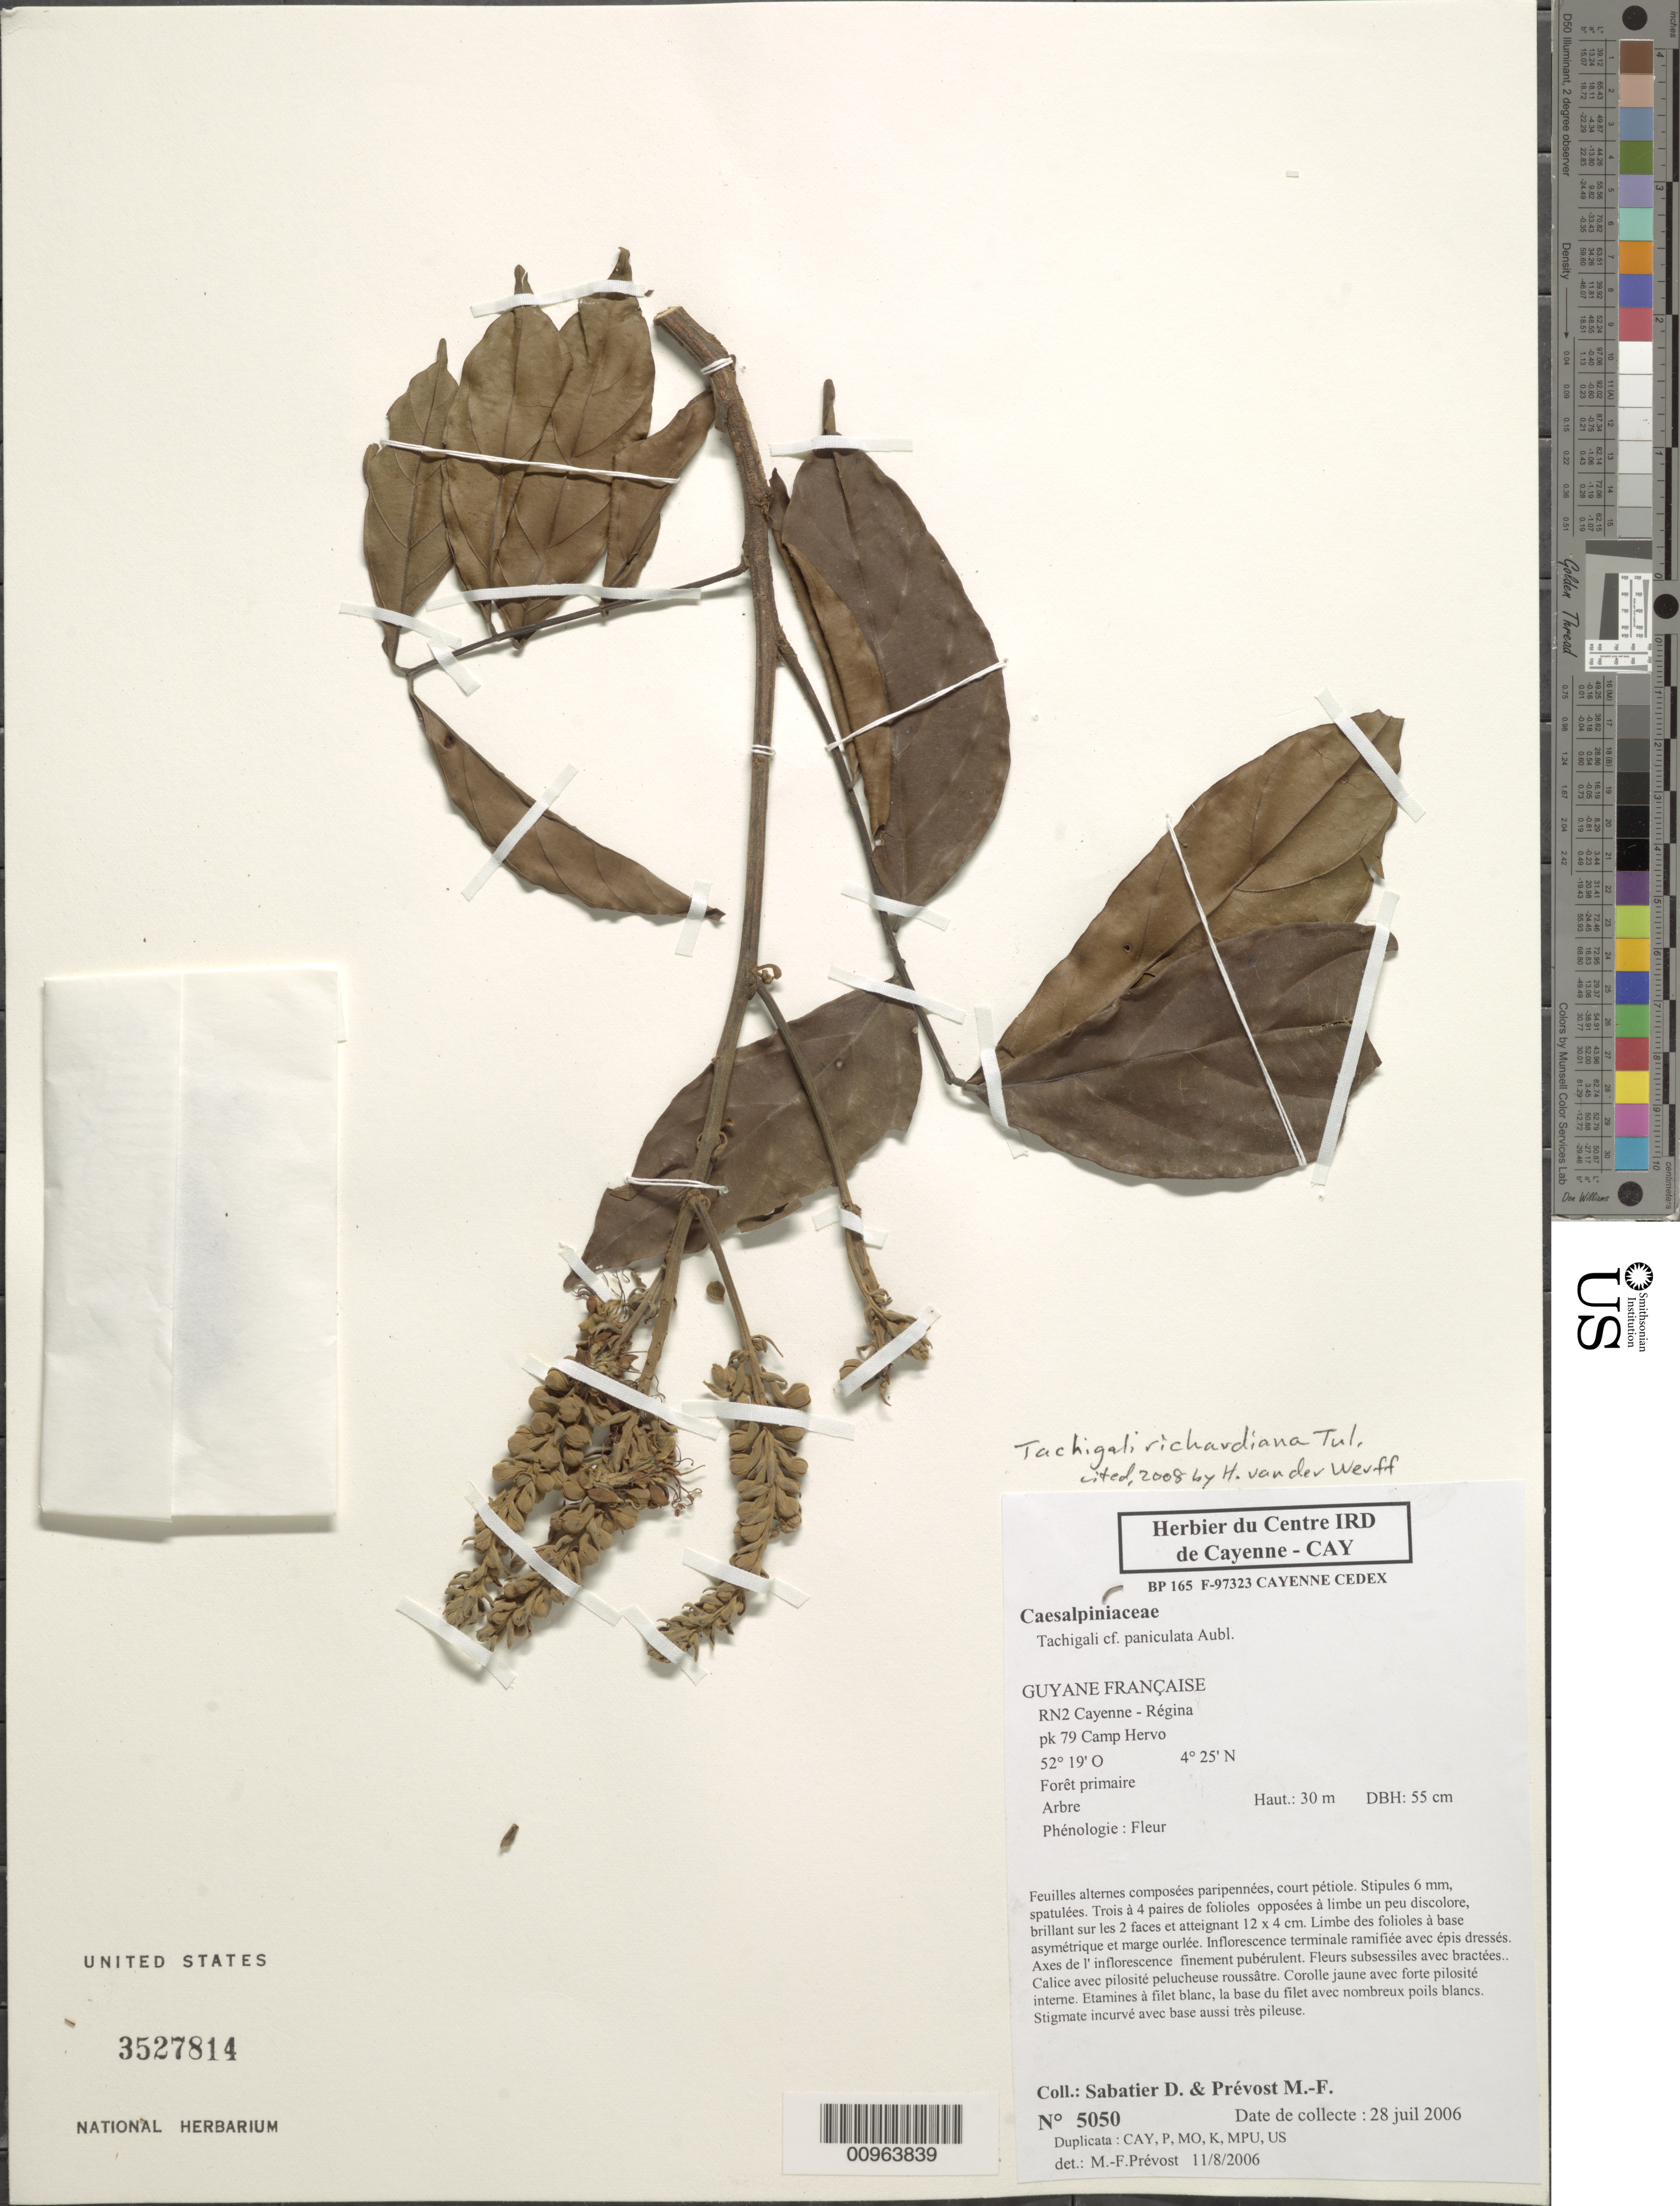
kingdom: Plantae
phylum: Tracheophyta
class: Magnoliopsida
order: Fabales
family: Fabaceae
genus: Tachigali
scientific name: Tachigali richardiana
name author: Tul.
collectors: D. Sabatier & M.-F. Prévost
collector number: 5050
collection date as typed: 28-Jul-06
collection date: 2006-07-28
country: French Guiana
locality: Cayenne - Régina RN2, pk 79 Camp Hervo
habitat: Foret primaire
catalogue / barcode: US 3527814